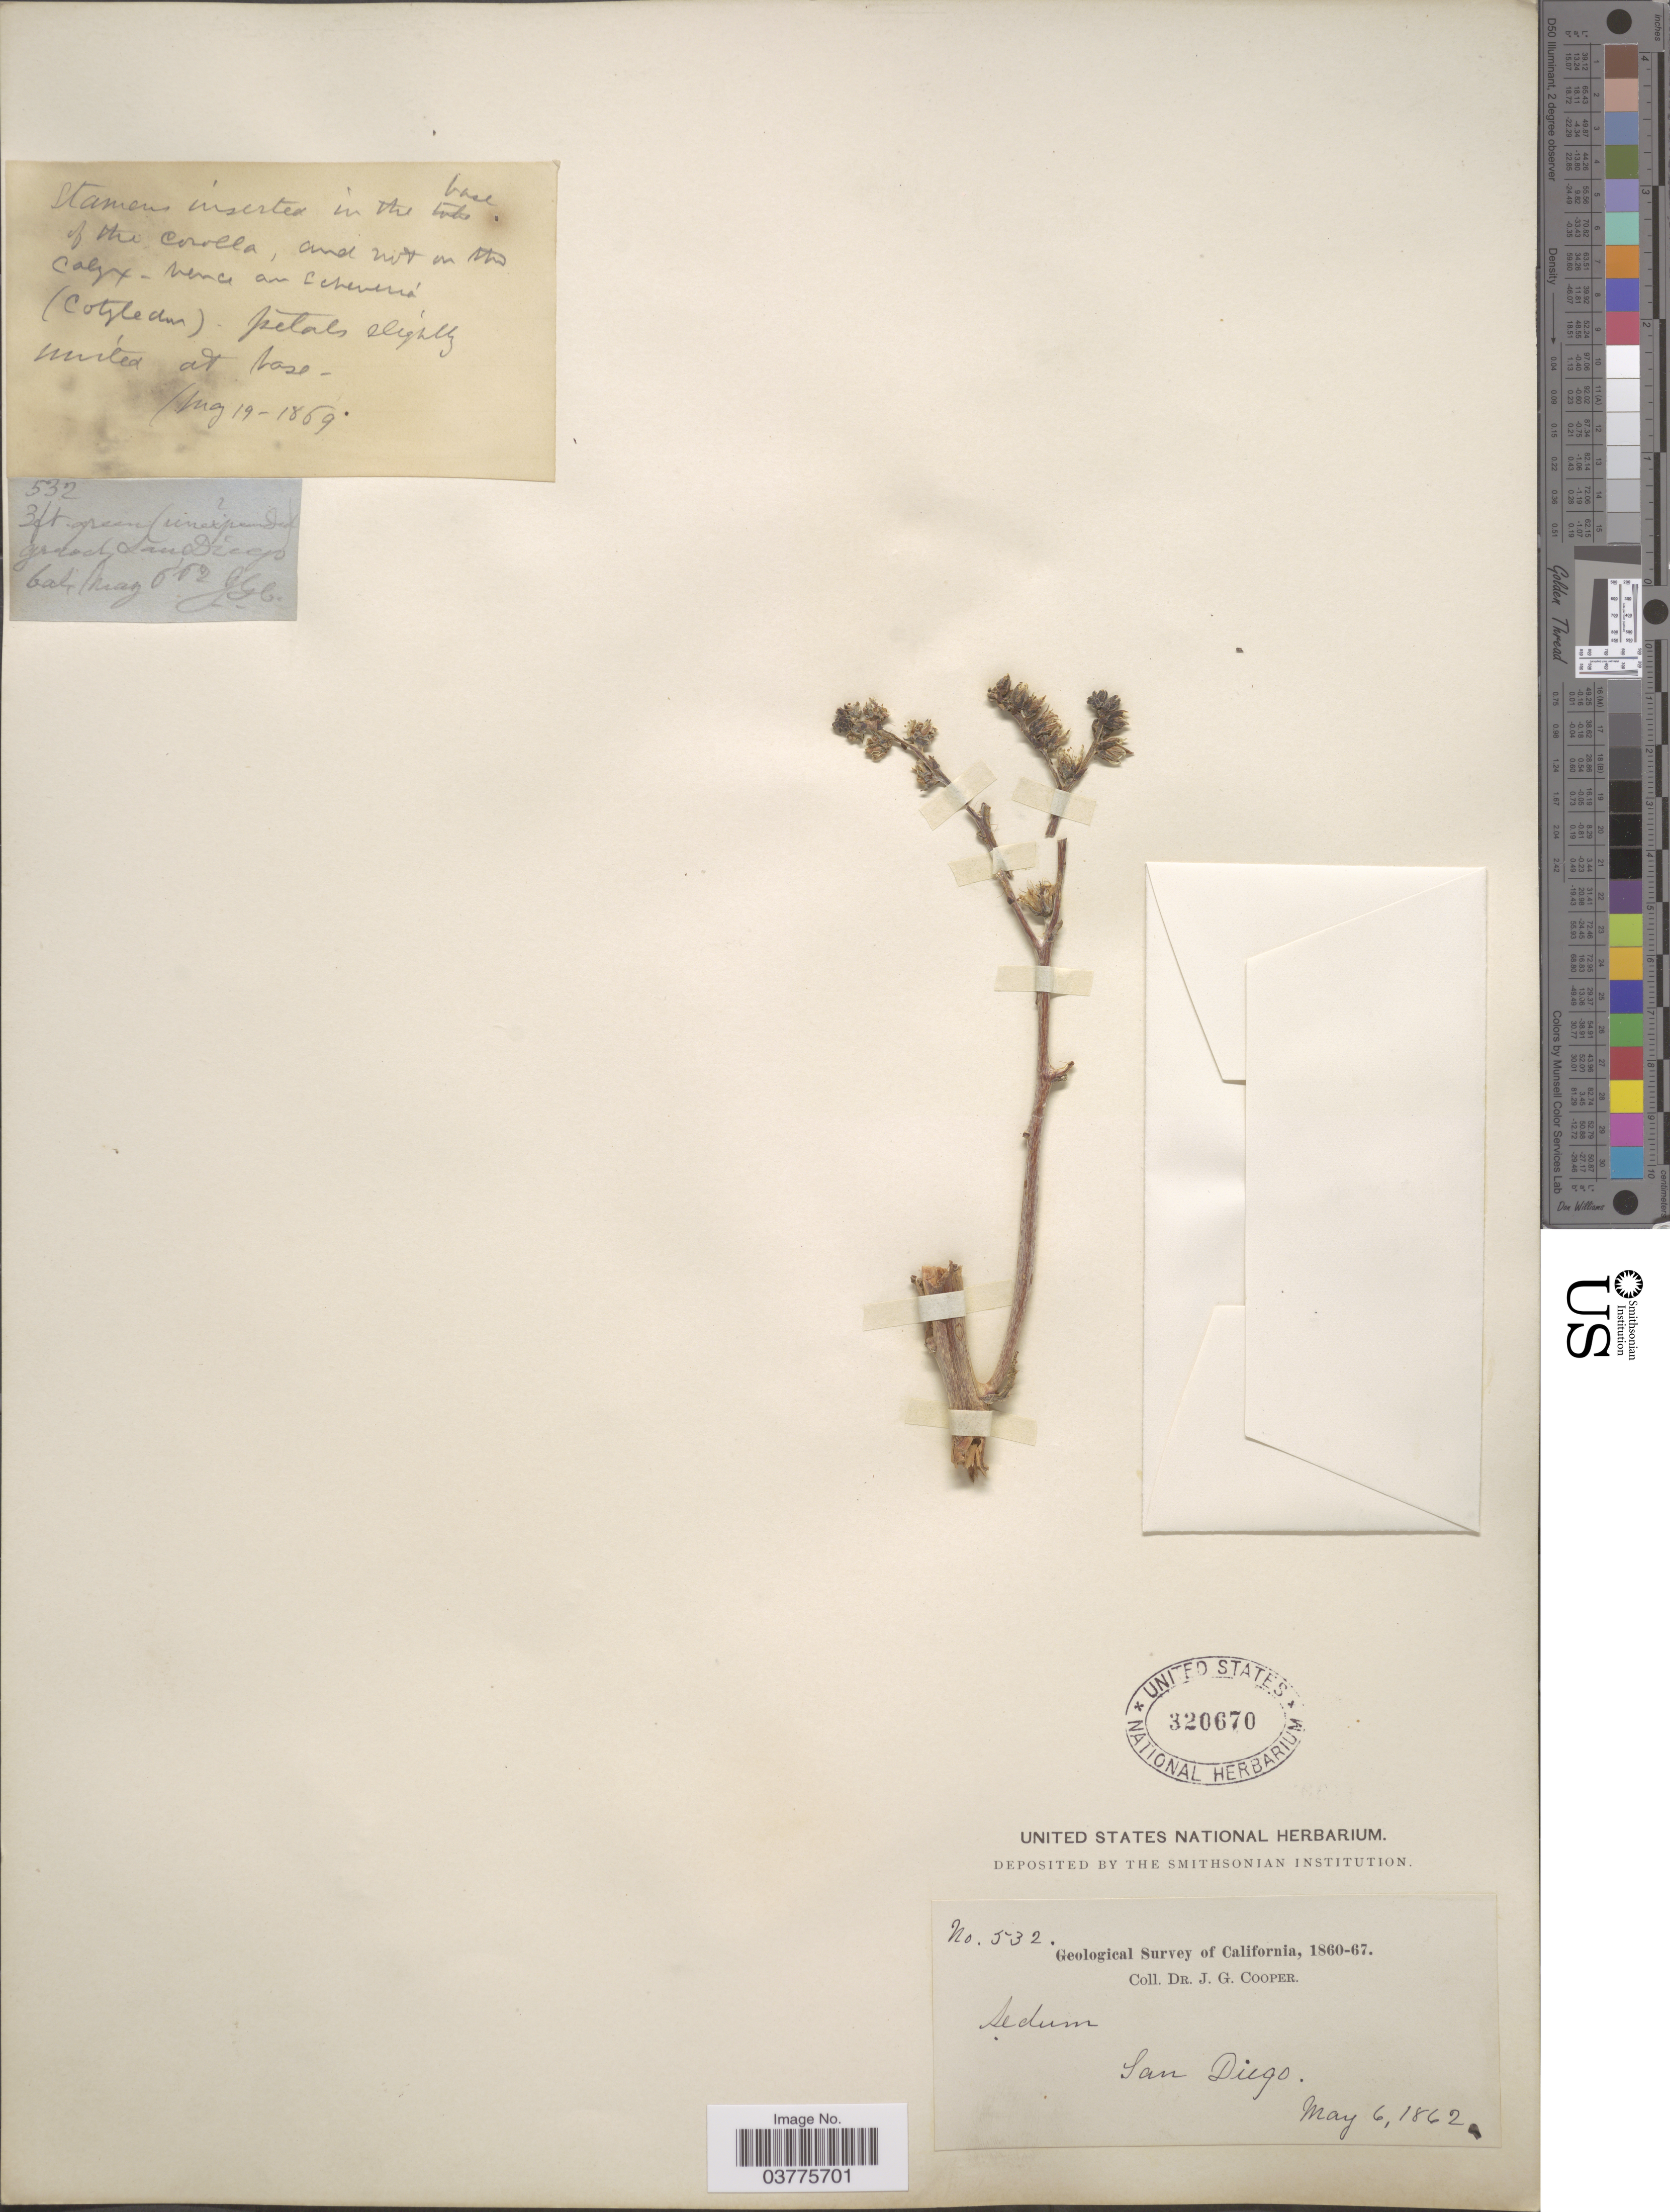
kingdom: Plantae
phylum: Tracheophyta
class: Magnoliopsida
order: Saxifragales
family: Crassulaceae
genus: Sedum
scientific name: Sedum sp.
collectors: J. G. Cooper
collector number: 532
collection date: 1862-05-06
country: United States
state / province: California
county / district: San Diego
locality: San Diego.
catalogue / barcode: US 320670